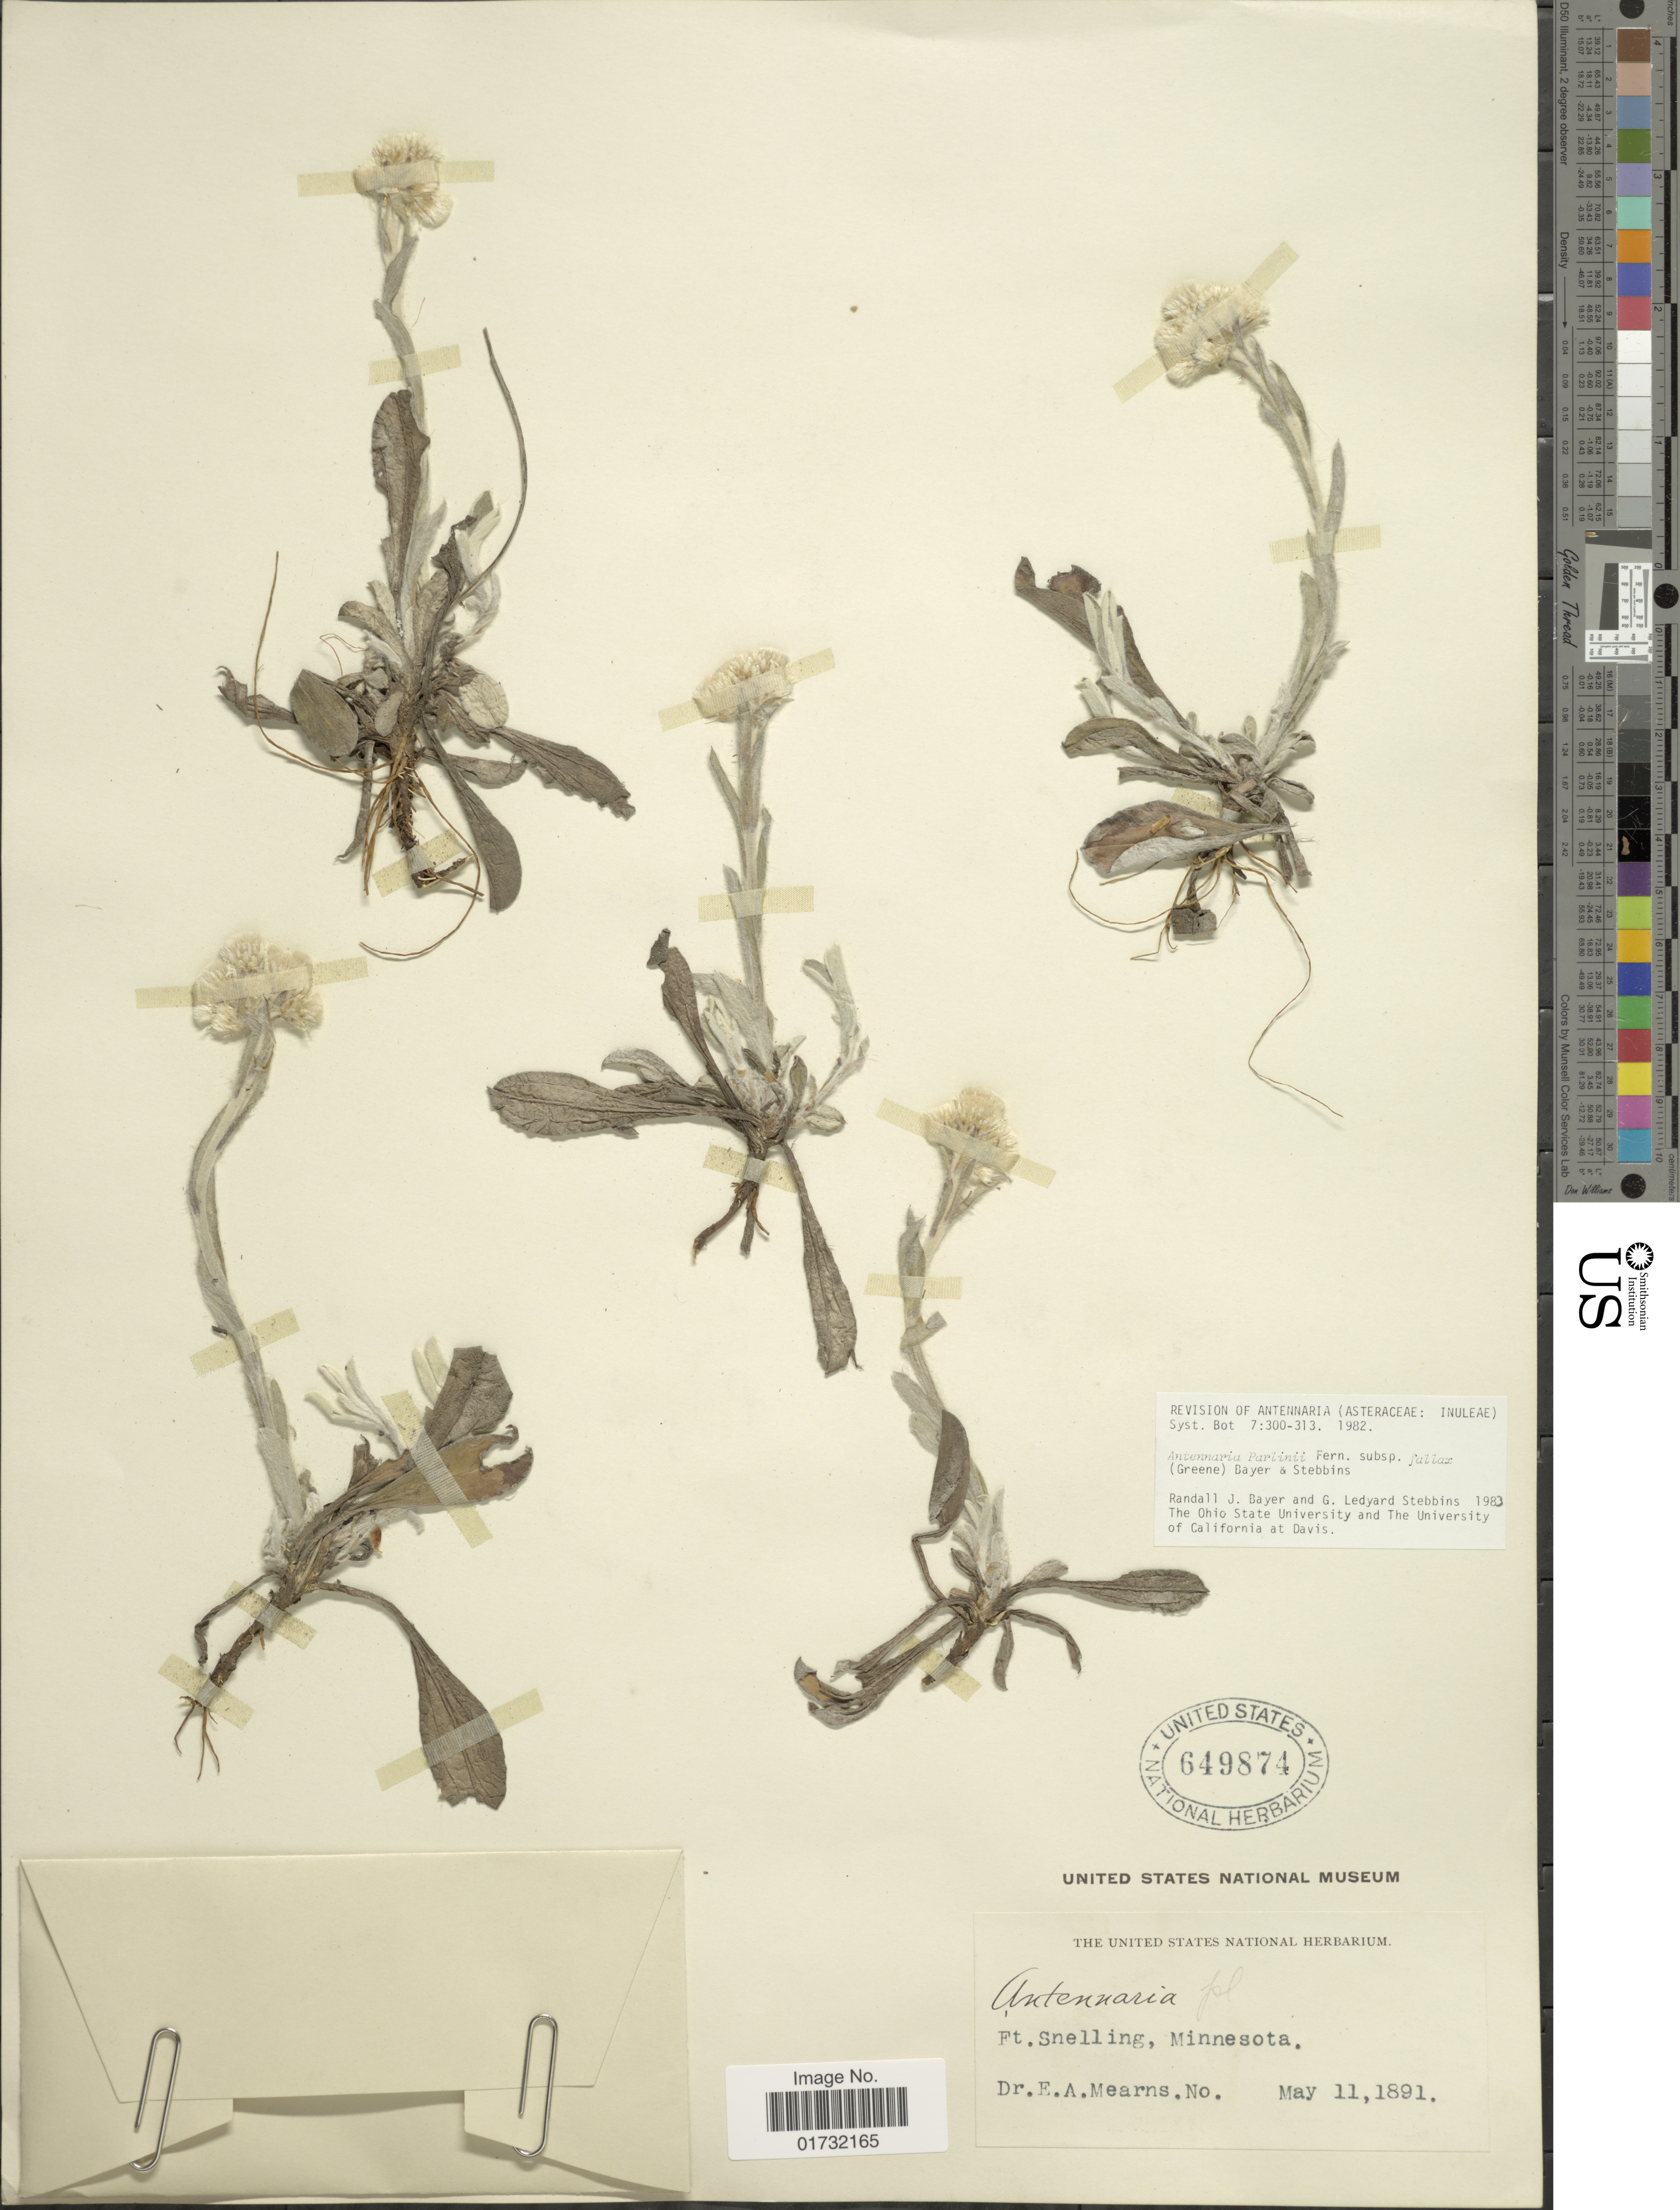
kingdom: Plantae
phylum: Tracheophyta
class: Magnoliopsida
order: Asterales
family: Asteraceae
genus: Antennaria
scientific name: Antennaria parlinii subsp. fallax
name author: (Greene) R.J. Bayer & Stebbins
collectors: E. A. Mearns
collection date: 1891-05-11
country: United States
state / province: Minnesota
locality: Ft. Snelling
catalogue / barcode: US 649874